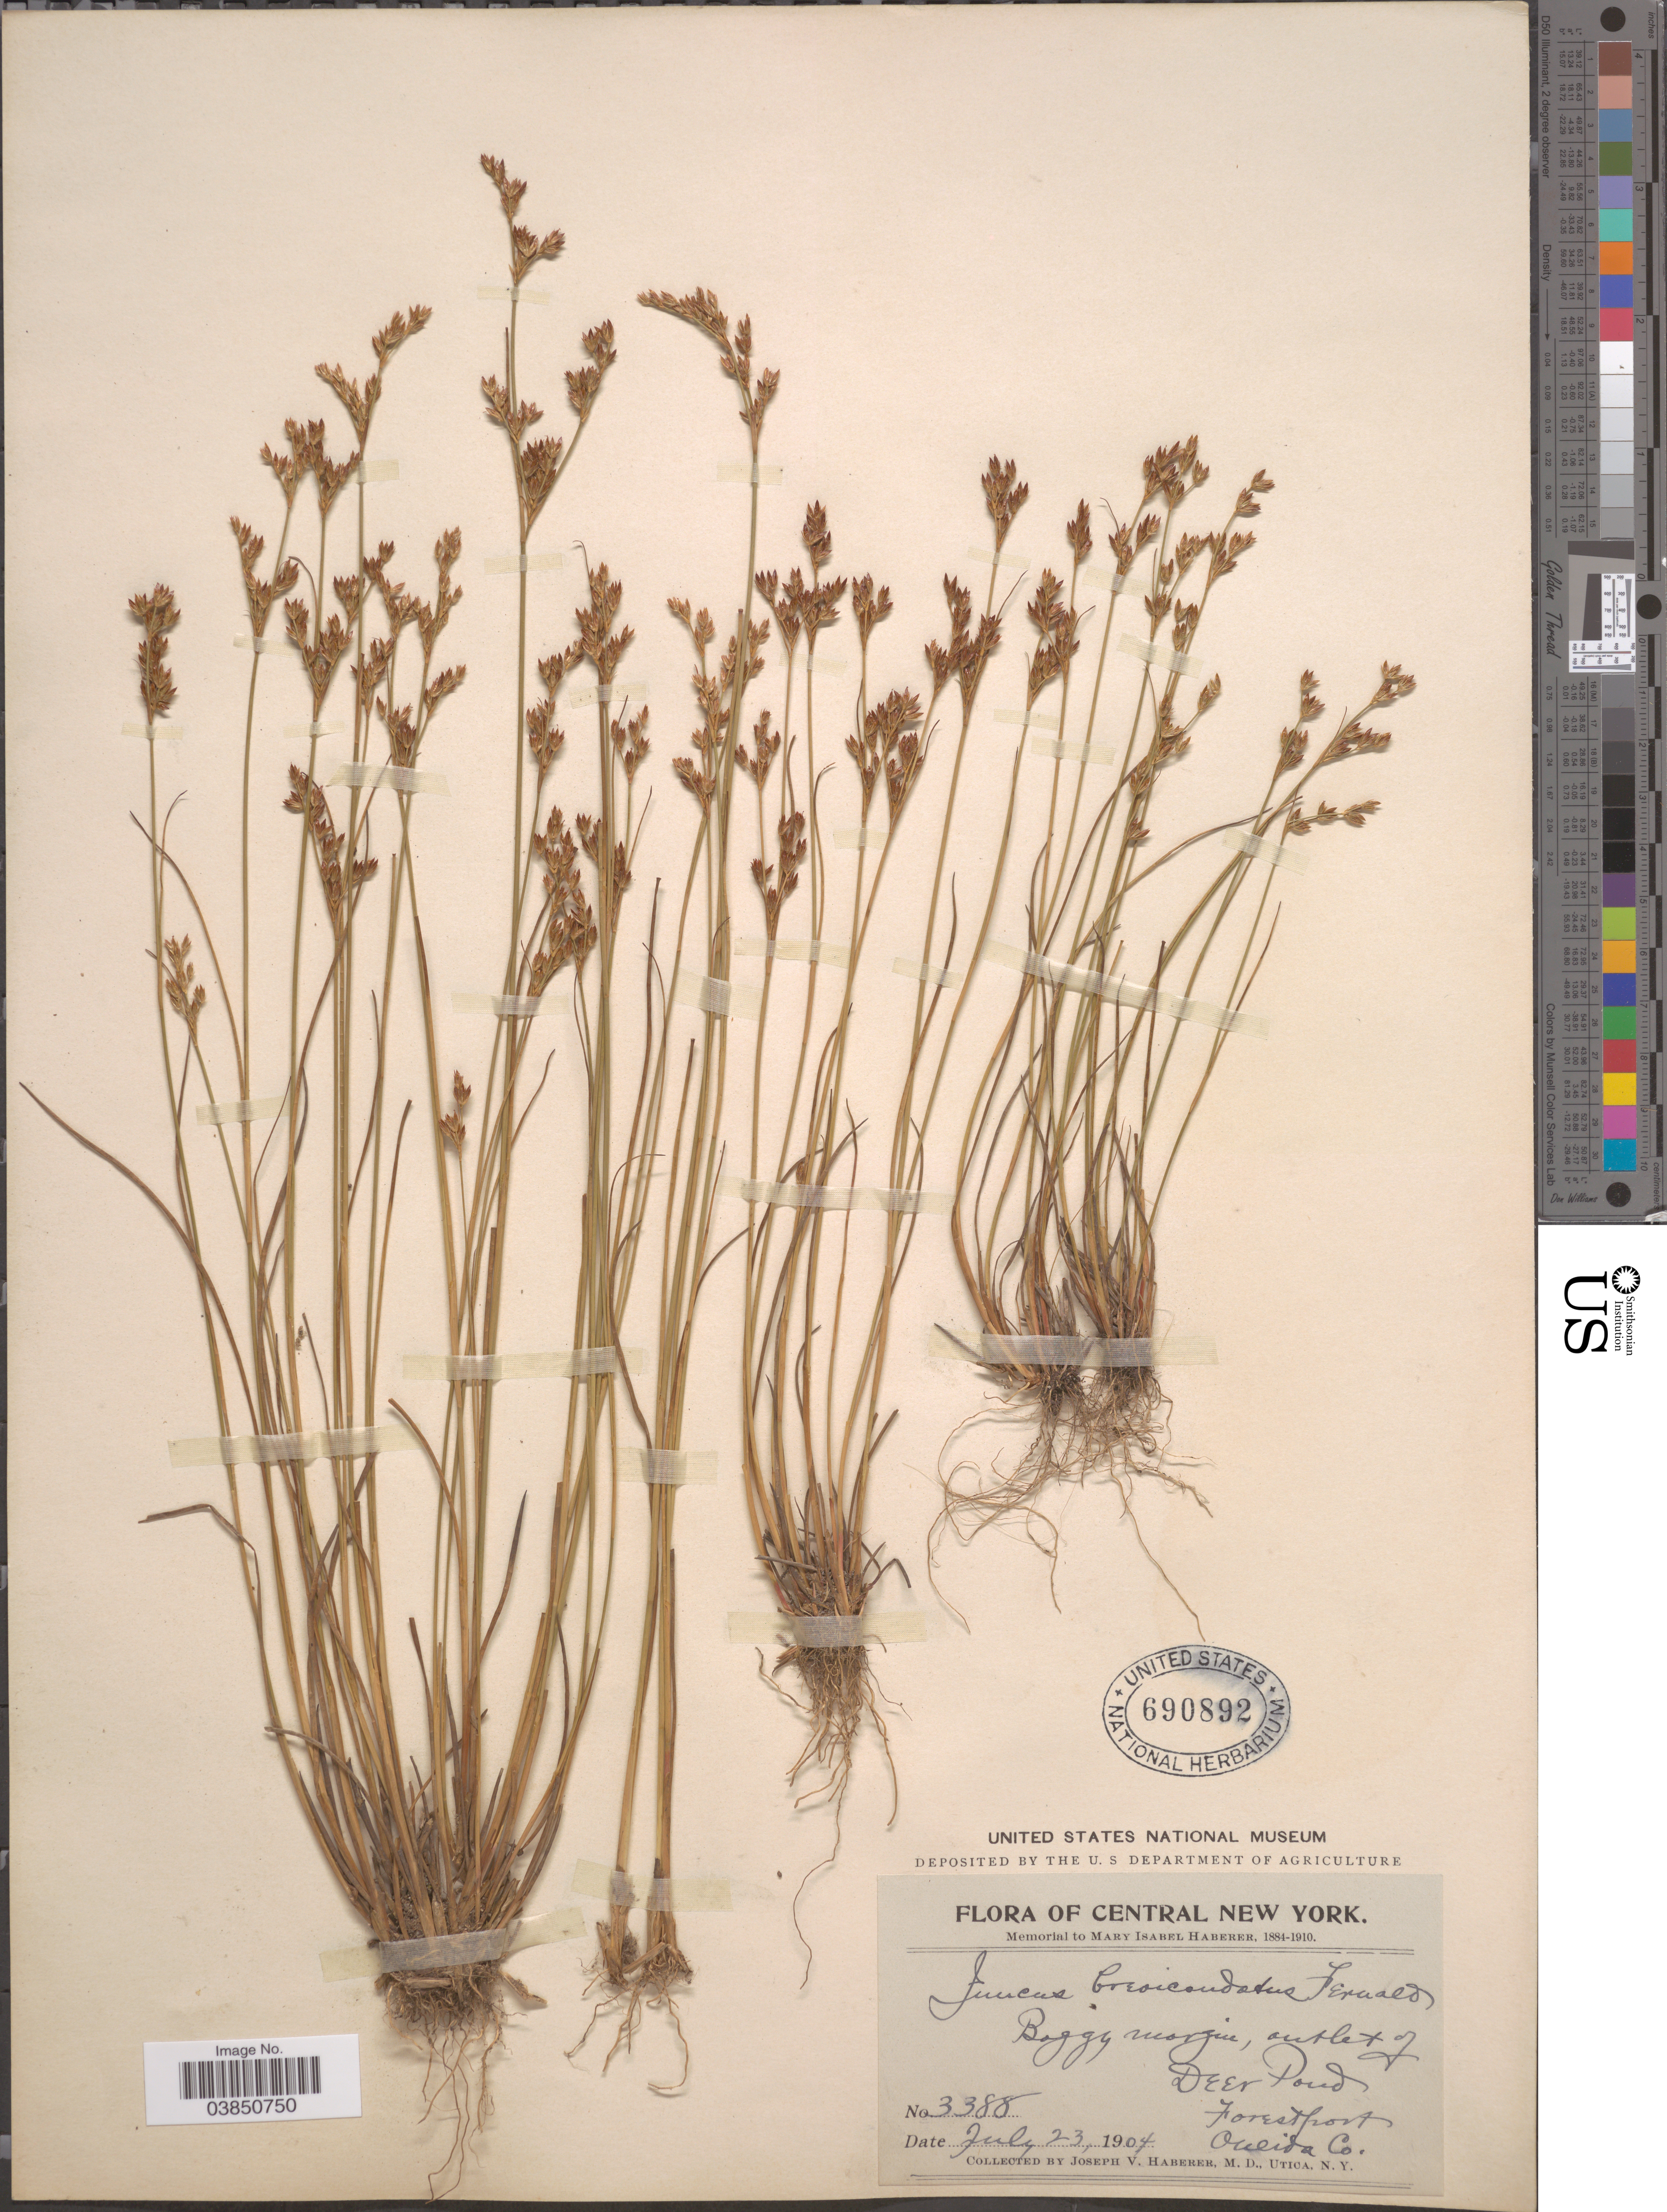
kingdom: Plantae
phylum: Tracheophyta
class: Liliopsida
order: Poales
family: Juncaceae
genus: Juncus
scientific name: Juncus brevicaudatus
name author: (Engelm.) Fernald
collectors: J. V. Haberer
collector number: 3388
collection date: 1904-07-23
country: United States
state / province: New York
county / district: Oneida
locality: Central New York. Outlet of Deer Pond, Forestport. Oneida Co.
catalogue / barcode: US 690892